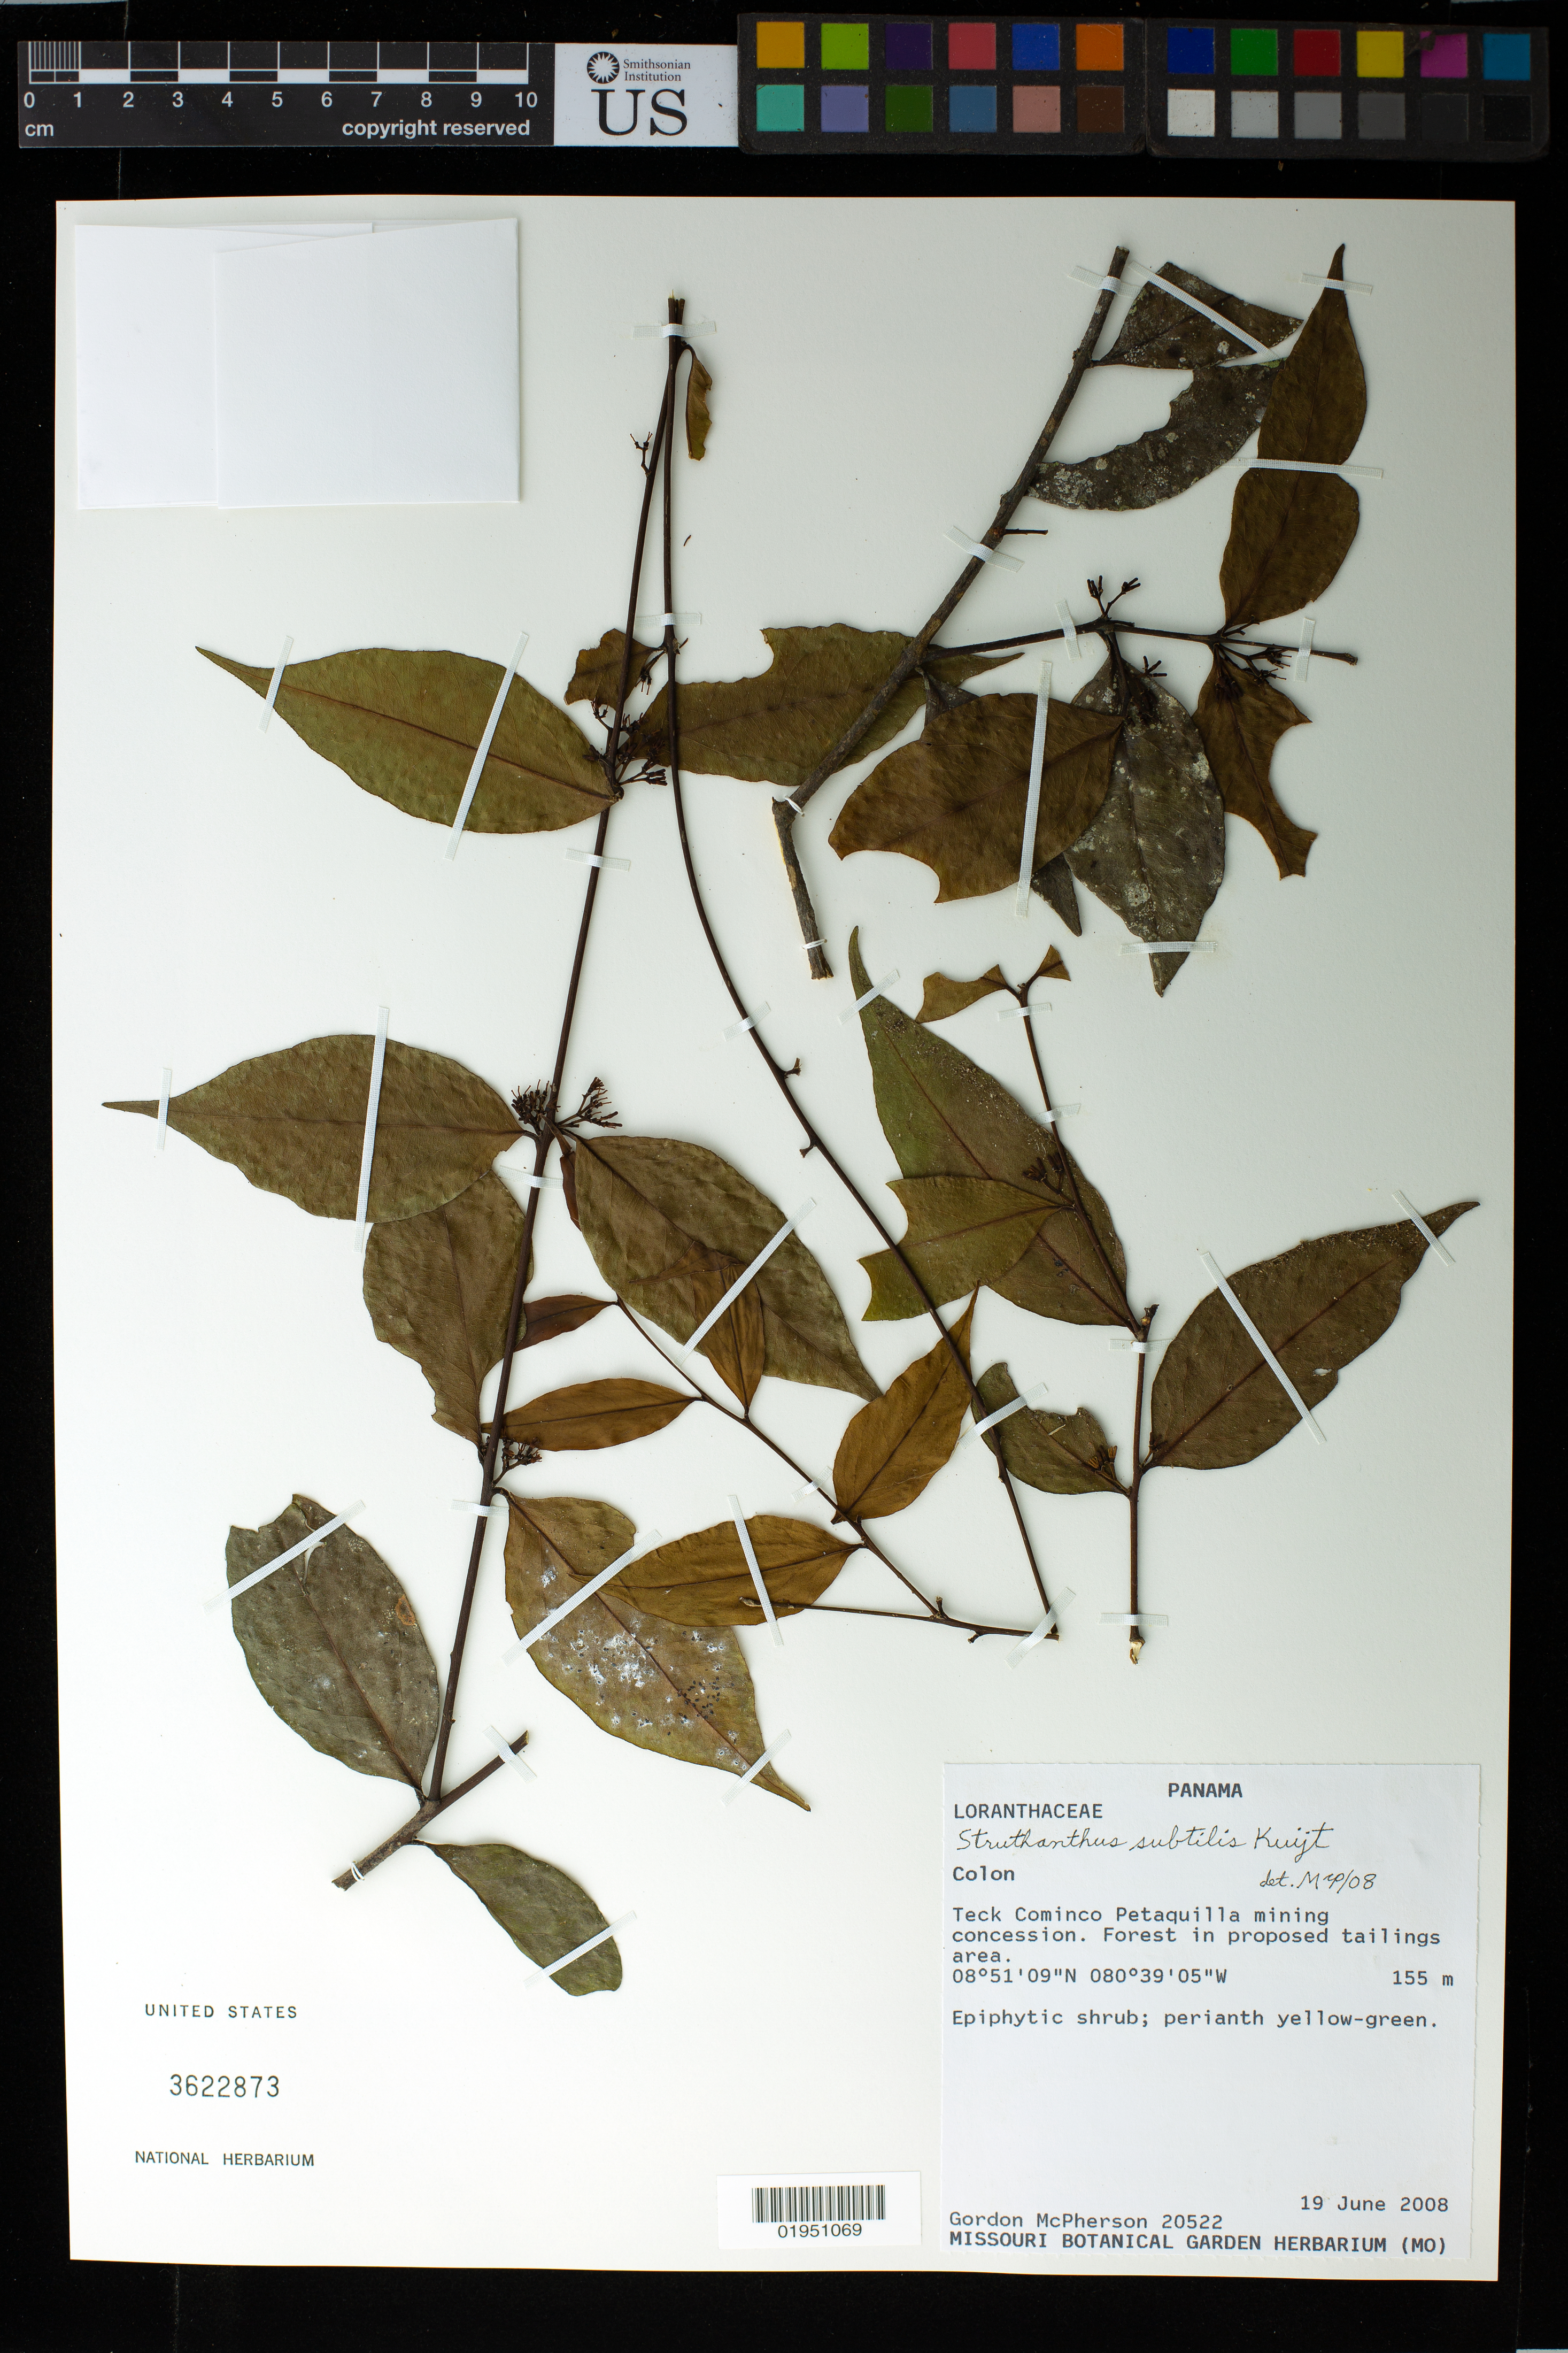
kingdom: Plantae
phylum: Tracheophyta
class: Magnoliopsida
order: Santalales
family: Loranthaceae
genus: Struthanthus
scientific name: Struthanthus subtilis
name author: Kuijt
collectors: G. D. McPherson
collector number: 20522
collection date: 2008-06-19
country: Panama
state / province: Colón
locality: Teck Cominco Petaquilla mining concession, forest in proposed tailings area.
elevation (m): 155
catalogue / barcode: US 3622873